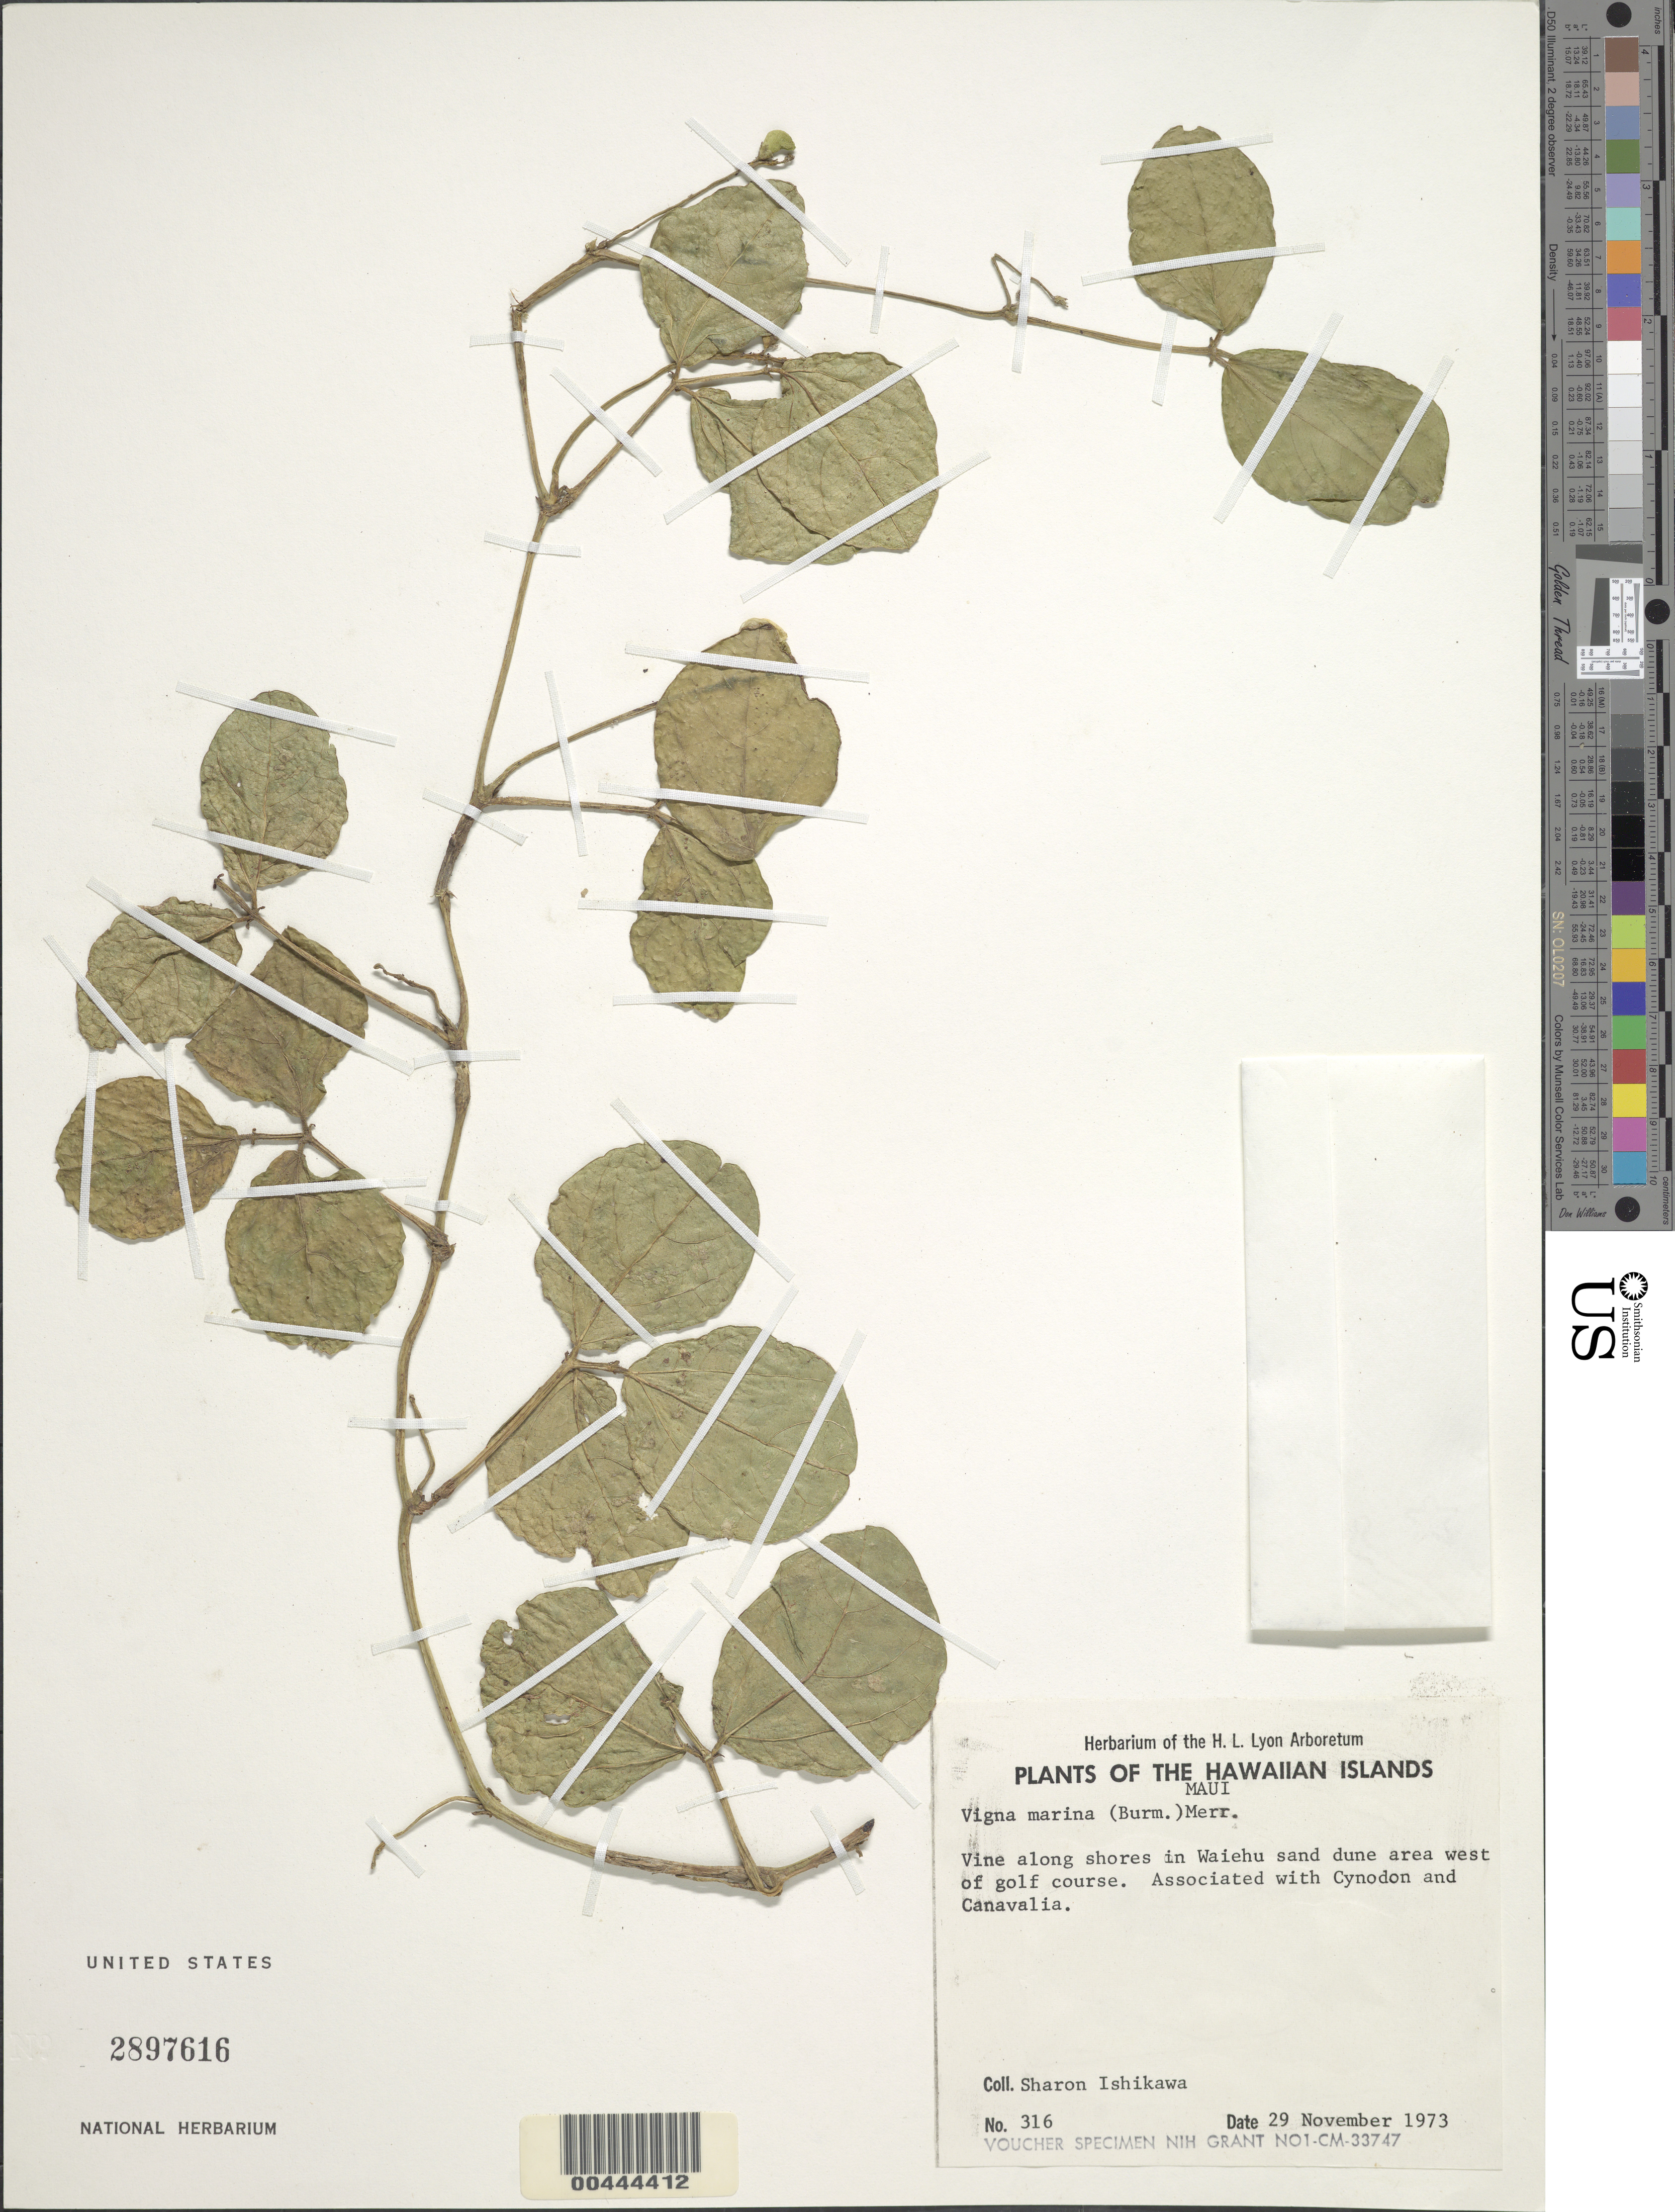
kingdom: Plantae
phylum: Tracheophyta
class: Magnoliopsida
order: Fabales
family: Fabaceae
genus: Vigna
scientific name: Vigna marina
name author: (Burm.) Merr.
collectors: S. S. Ishikawa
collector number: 316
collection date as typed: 29 Nov 1973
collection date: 1973-11-29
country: United States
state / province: Hawaii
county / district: Maui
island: Maui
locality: along shores in Waiehu sand dune area west of golf course.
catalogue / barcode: US 2897616